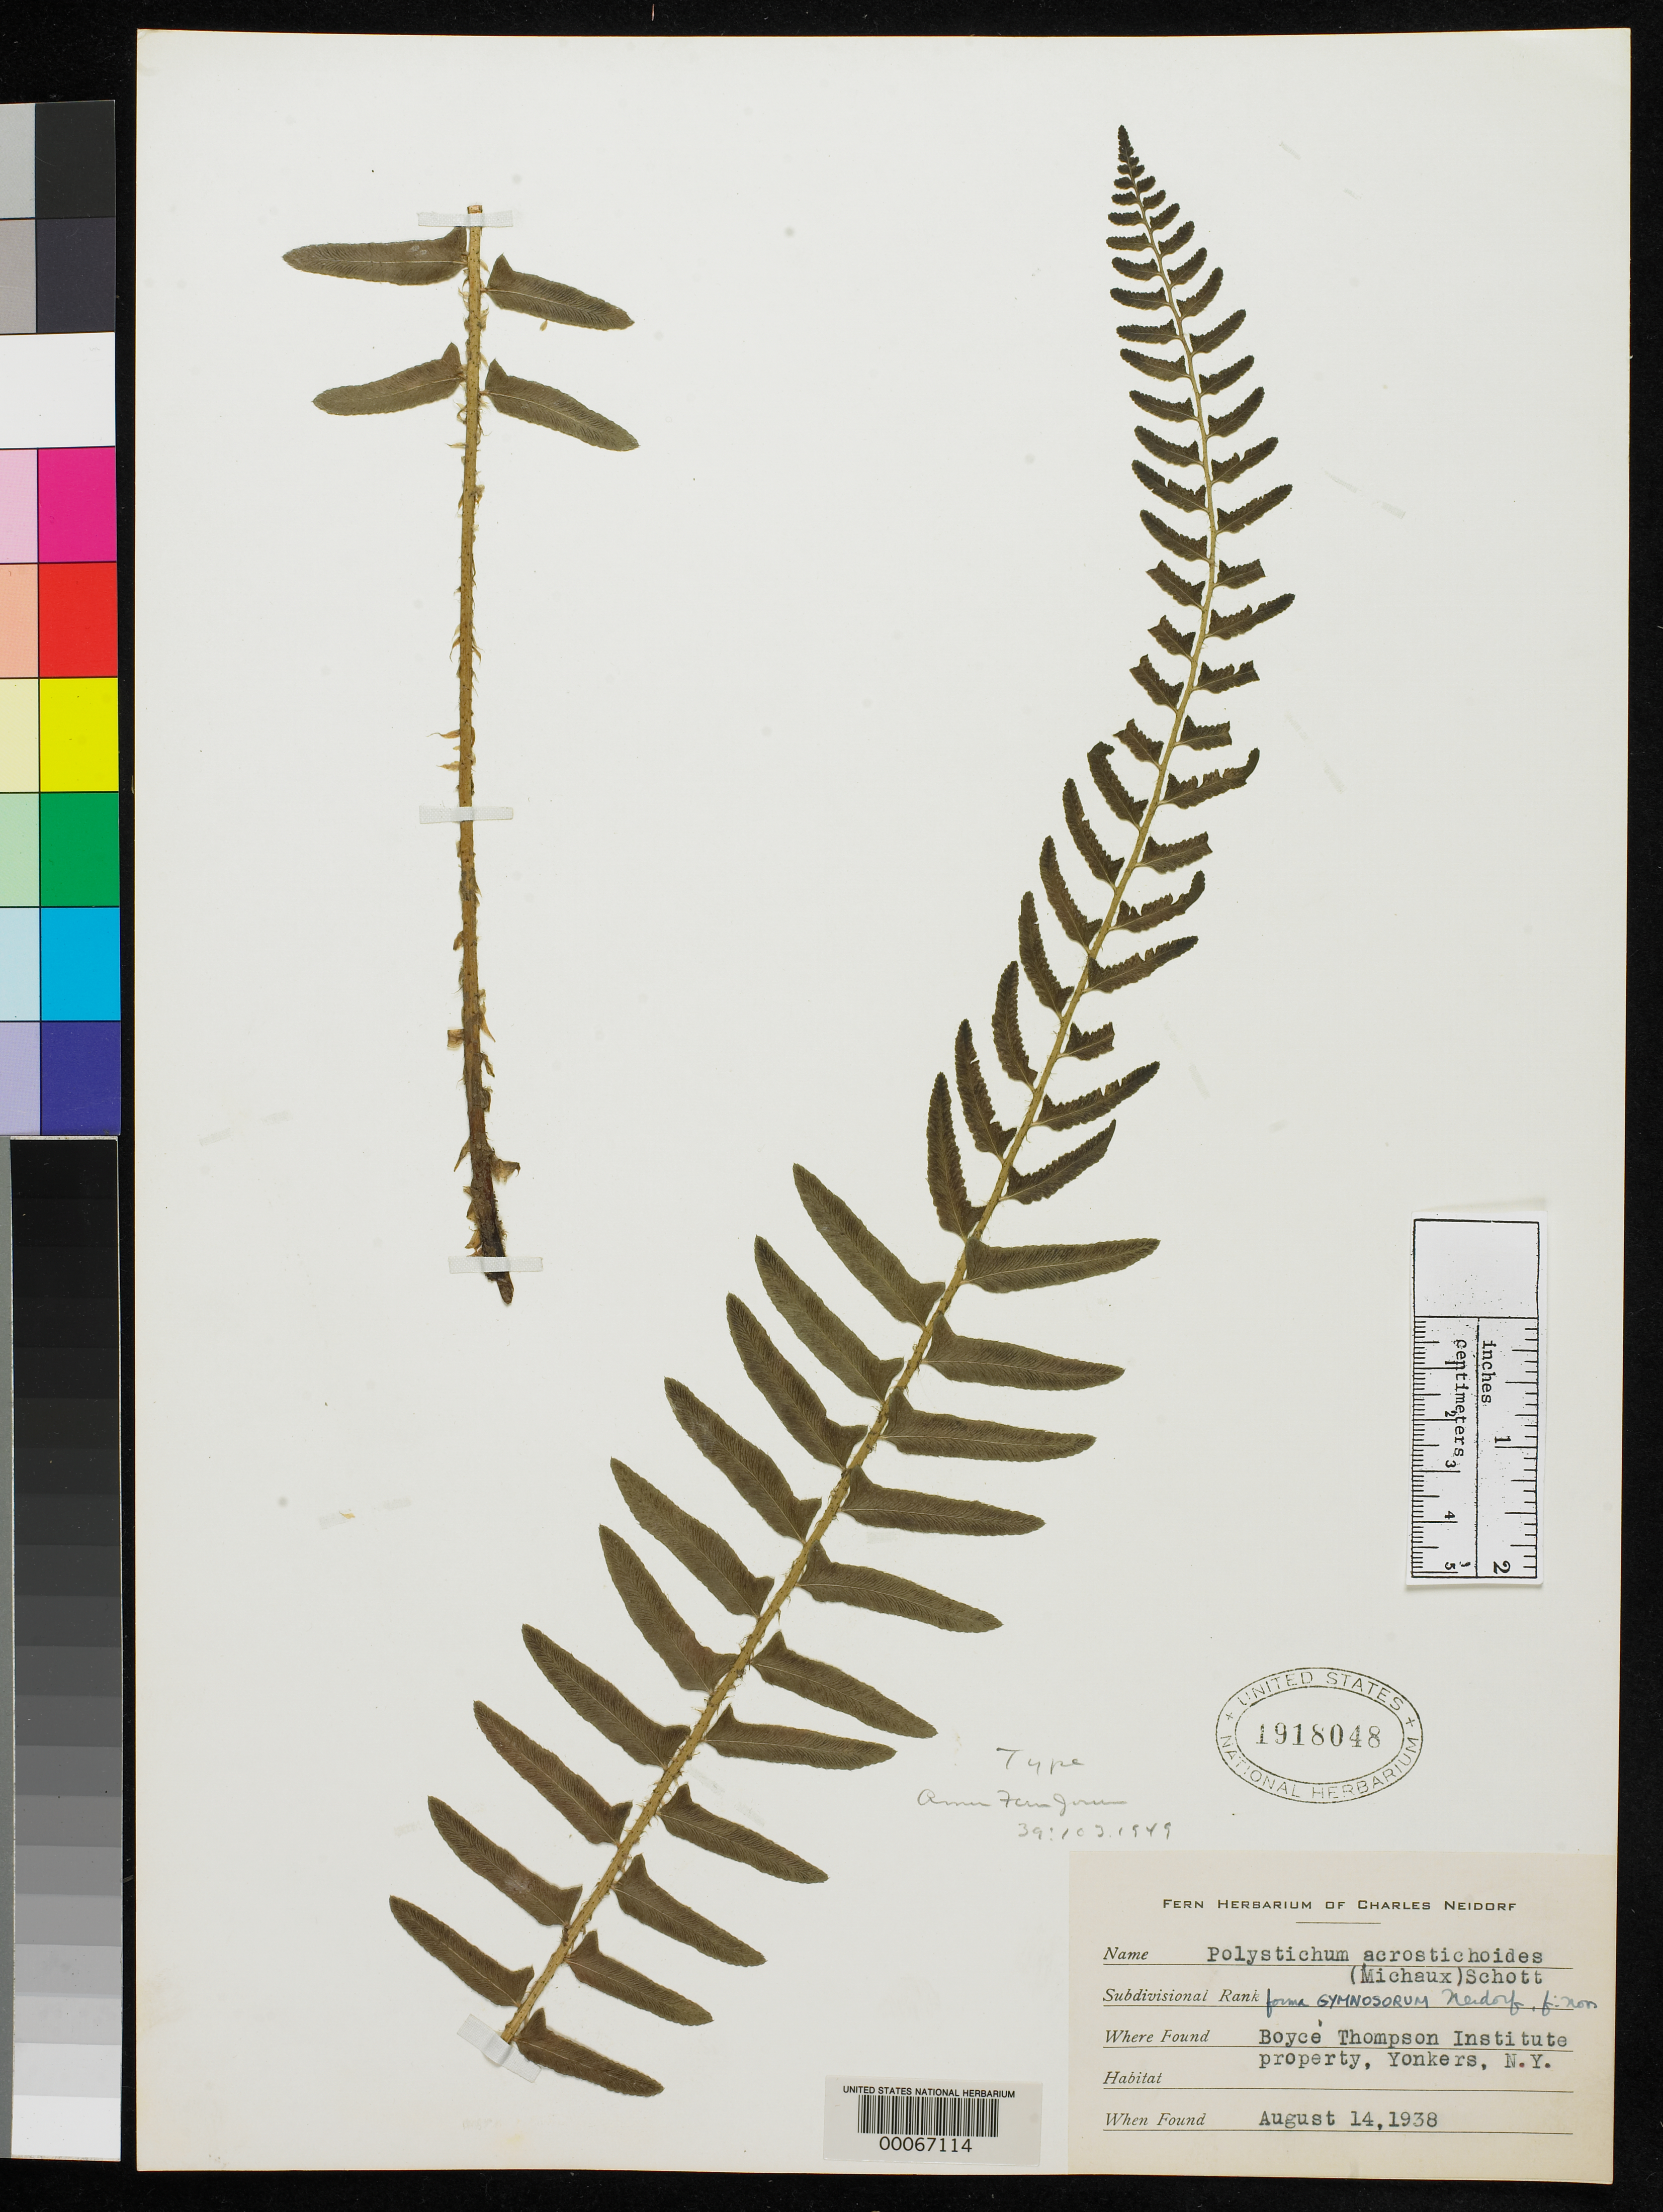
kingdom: Plantae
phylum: Tracheophyta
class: Polypodiopsida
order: Polypodiales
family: Dryopteridaceae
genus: Polystichum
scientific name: Polystichum acrostichoides f. gymnosorum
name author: Neidorf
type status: Holotype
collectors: C. Neidorf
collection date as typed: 14 Aug 1938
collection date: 1938-08-14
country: United States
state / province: New York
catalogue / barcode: US 1918048